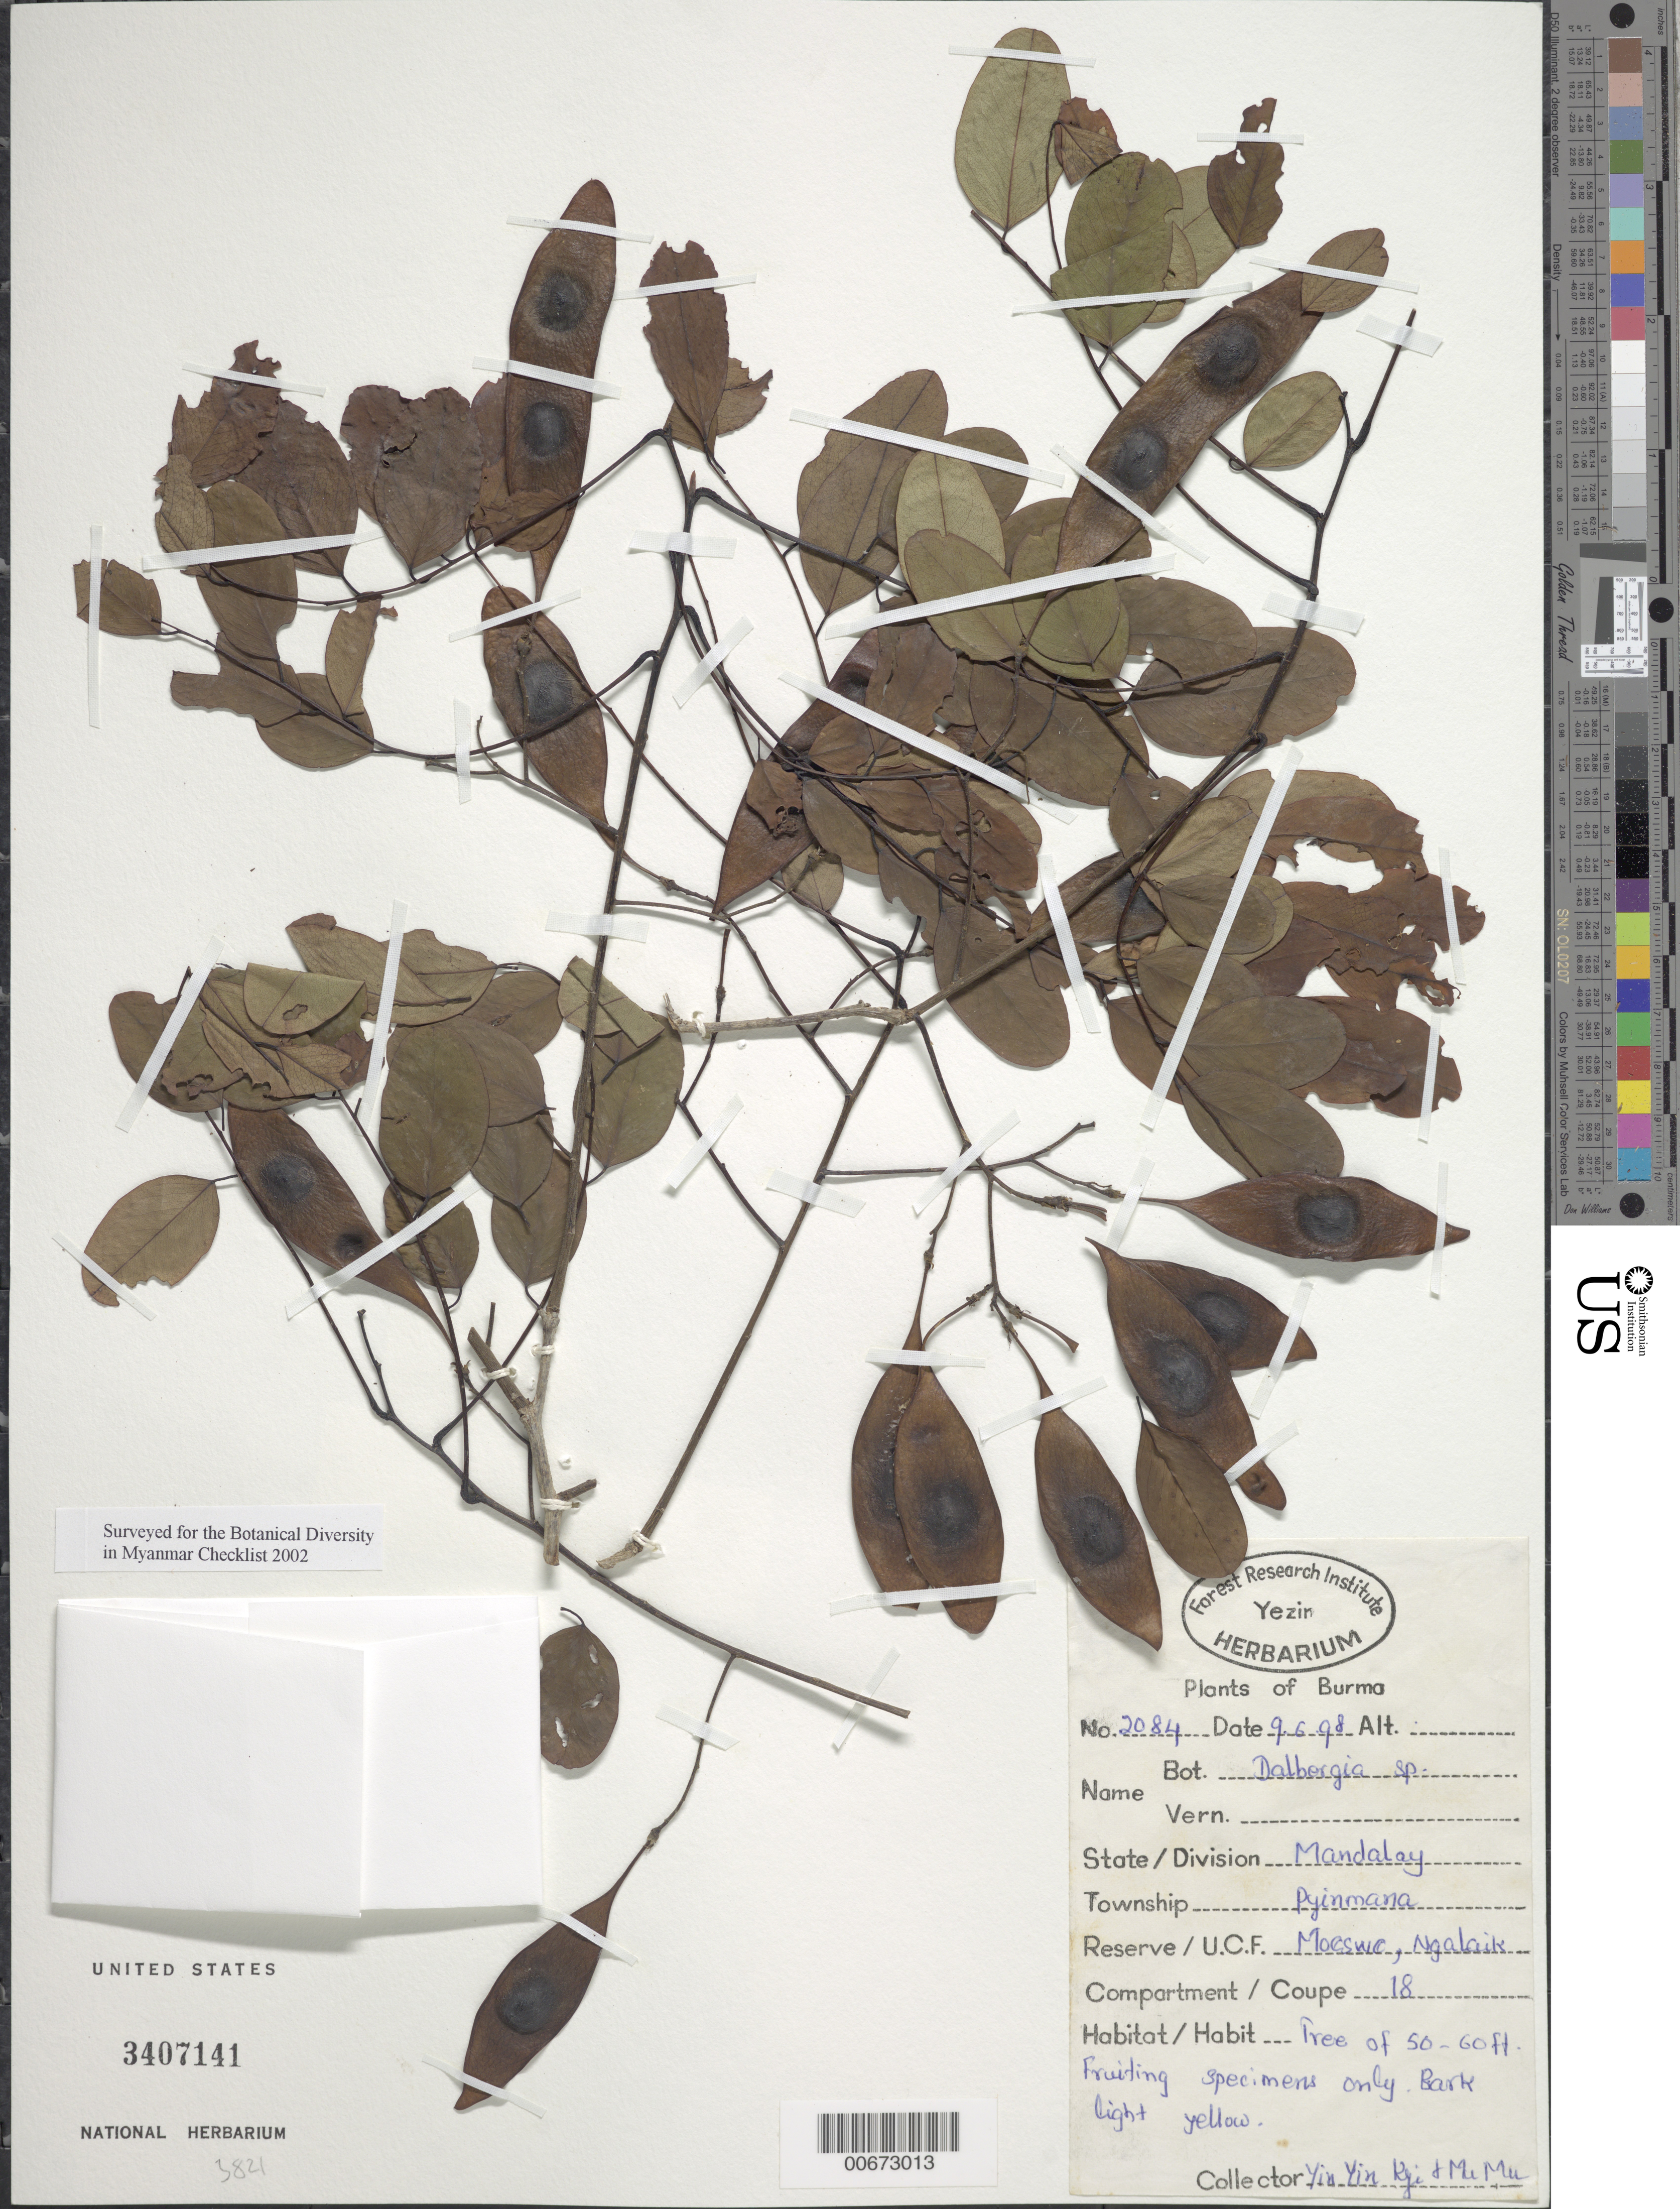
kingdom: Plantae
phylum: Tracheophyta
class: Magnoliopsida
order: Fabales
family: Fabaceae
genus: Dalbergia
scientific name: Dalbergia sp.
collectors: Kyi, Y.Y.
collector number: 2084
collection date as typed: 09 Jun 1998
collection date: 1998-06-09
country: Myanmar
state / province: Mandalay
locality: Pyinmana, Moeswe, ngalaik.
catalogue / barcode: US 3407141